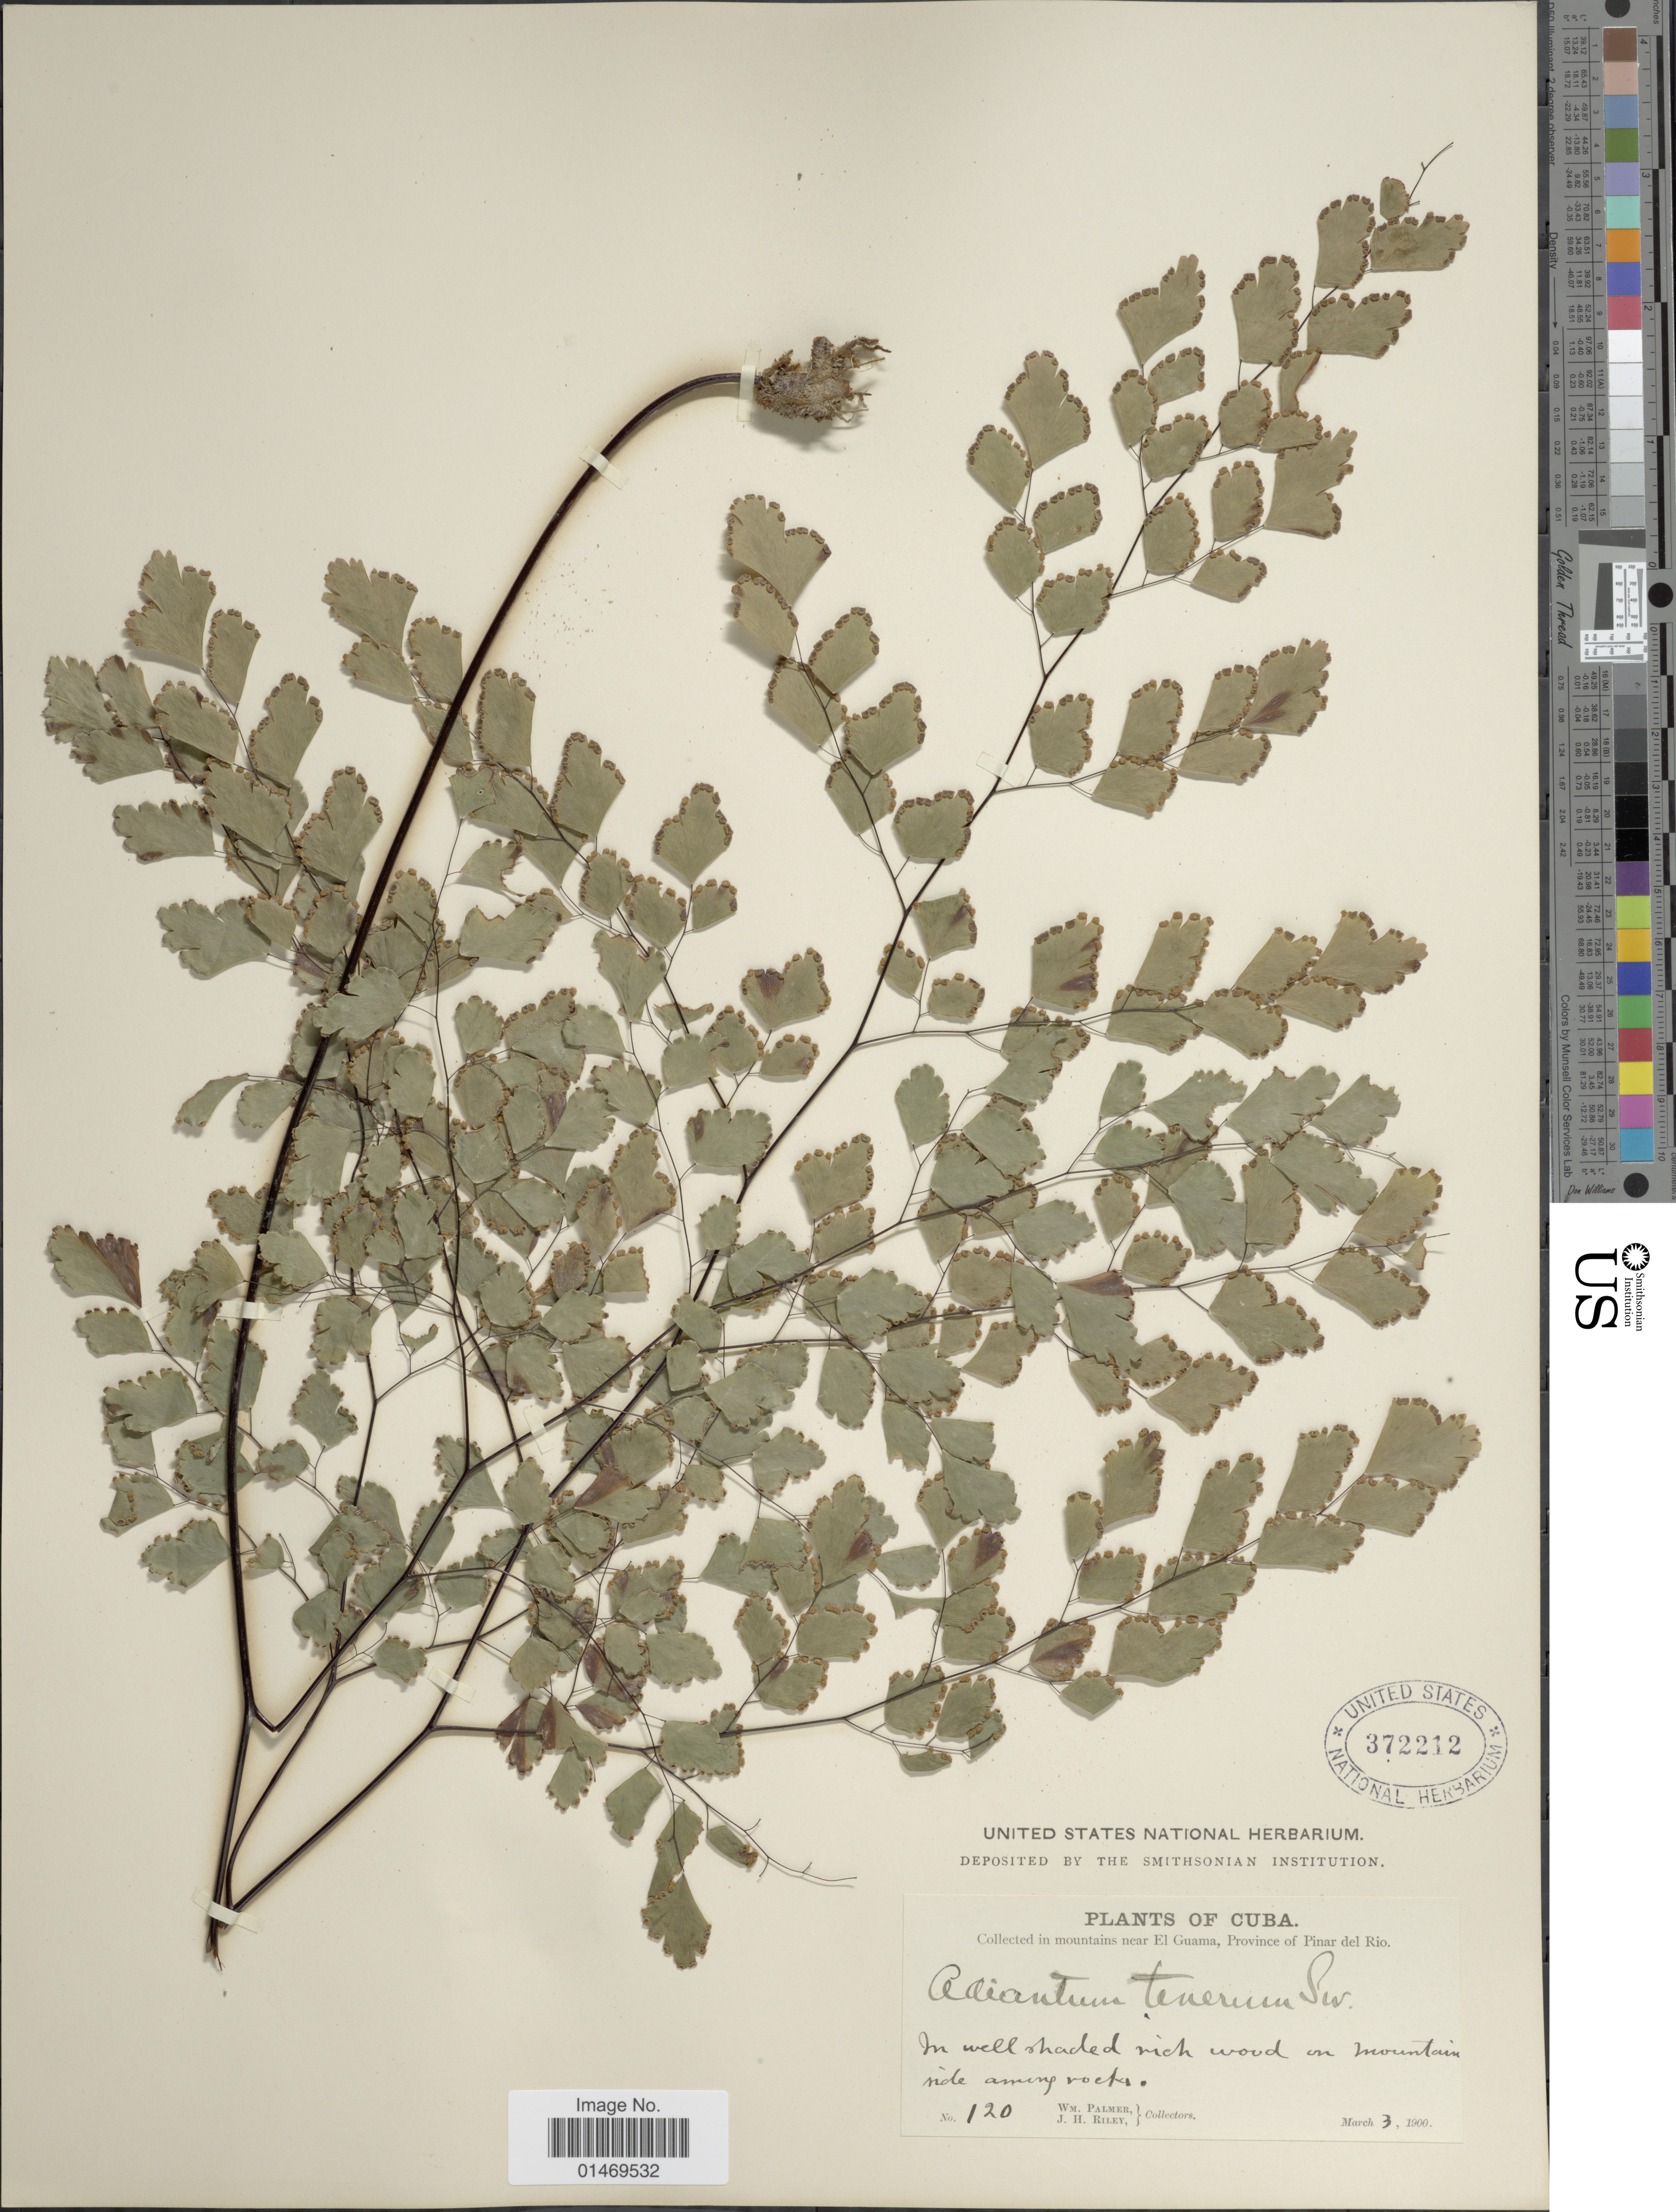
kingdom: Plantae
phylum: Tracheophyta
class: Polypodiopsida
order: Polypodiales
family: Pteridaceae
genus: Adiantum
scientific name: Adiantum tenerum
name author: Sw.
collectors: W. Palmer & J. H. Riley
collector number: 120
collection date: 1900-03-03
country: Cuba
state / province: Pinar del Río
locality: In mountains near El Guama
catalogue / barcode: US 372212